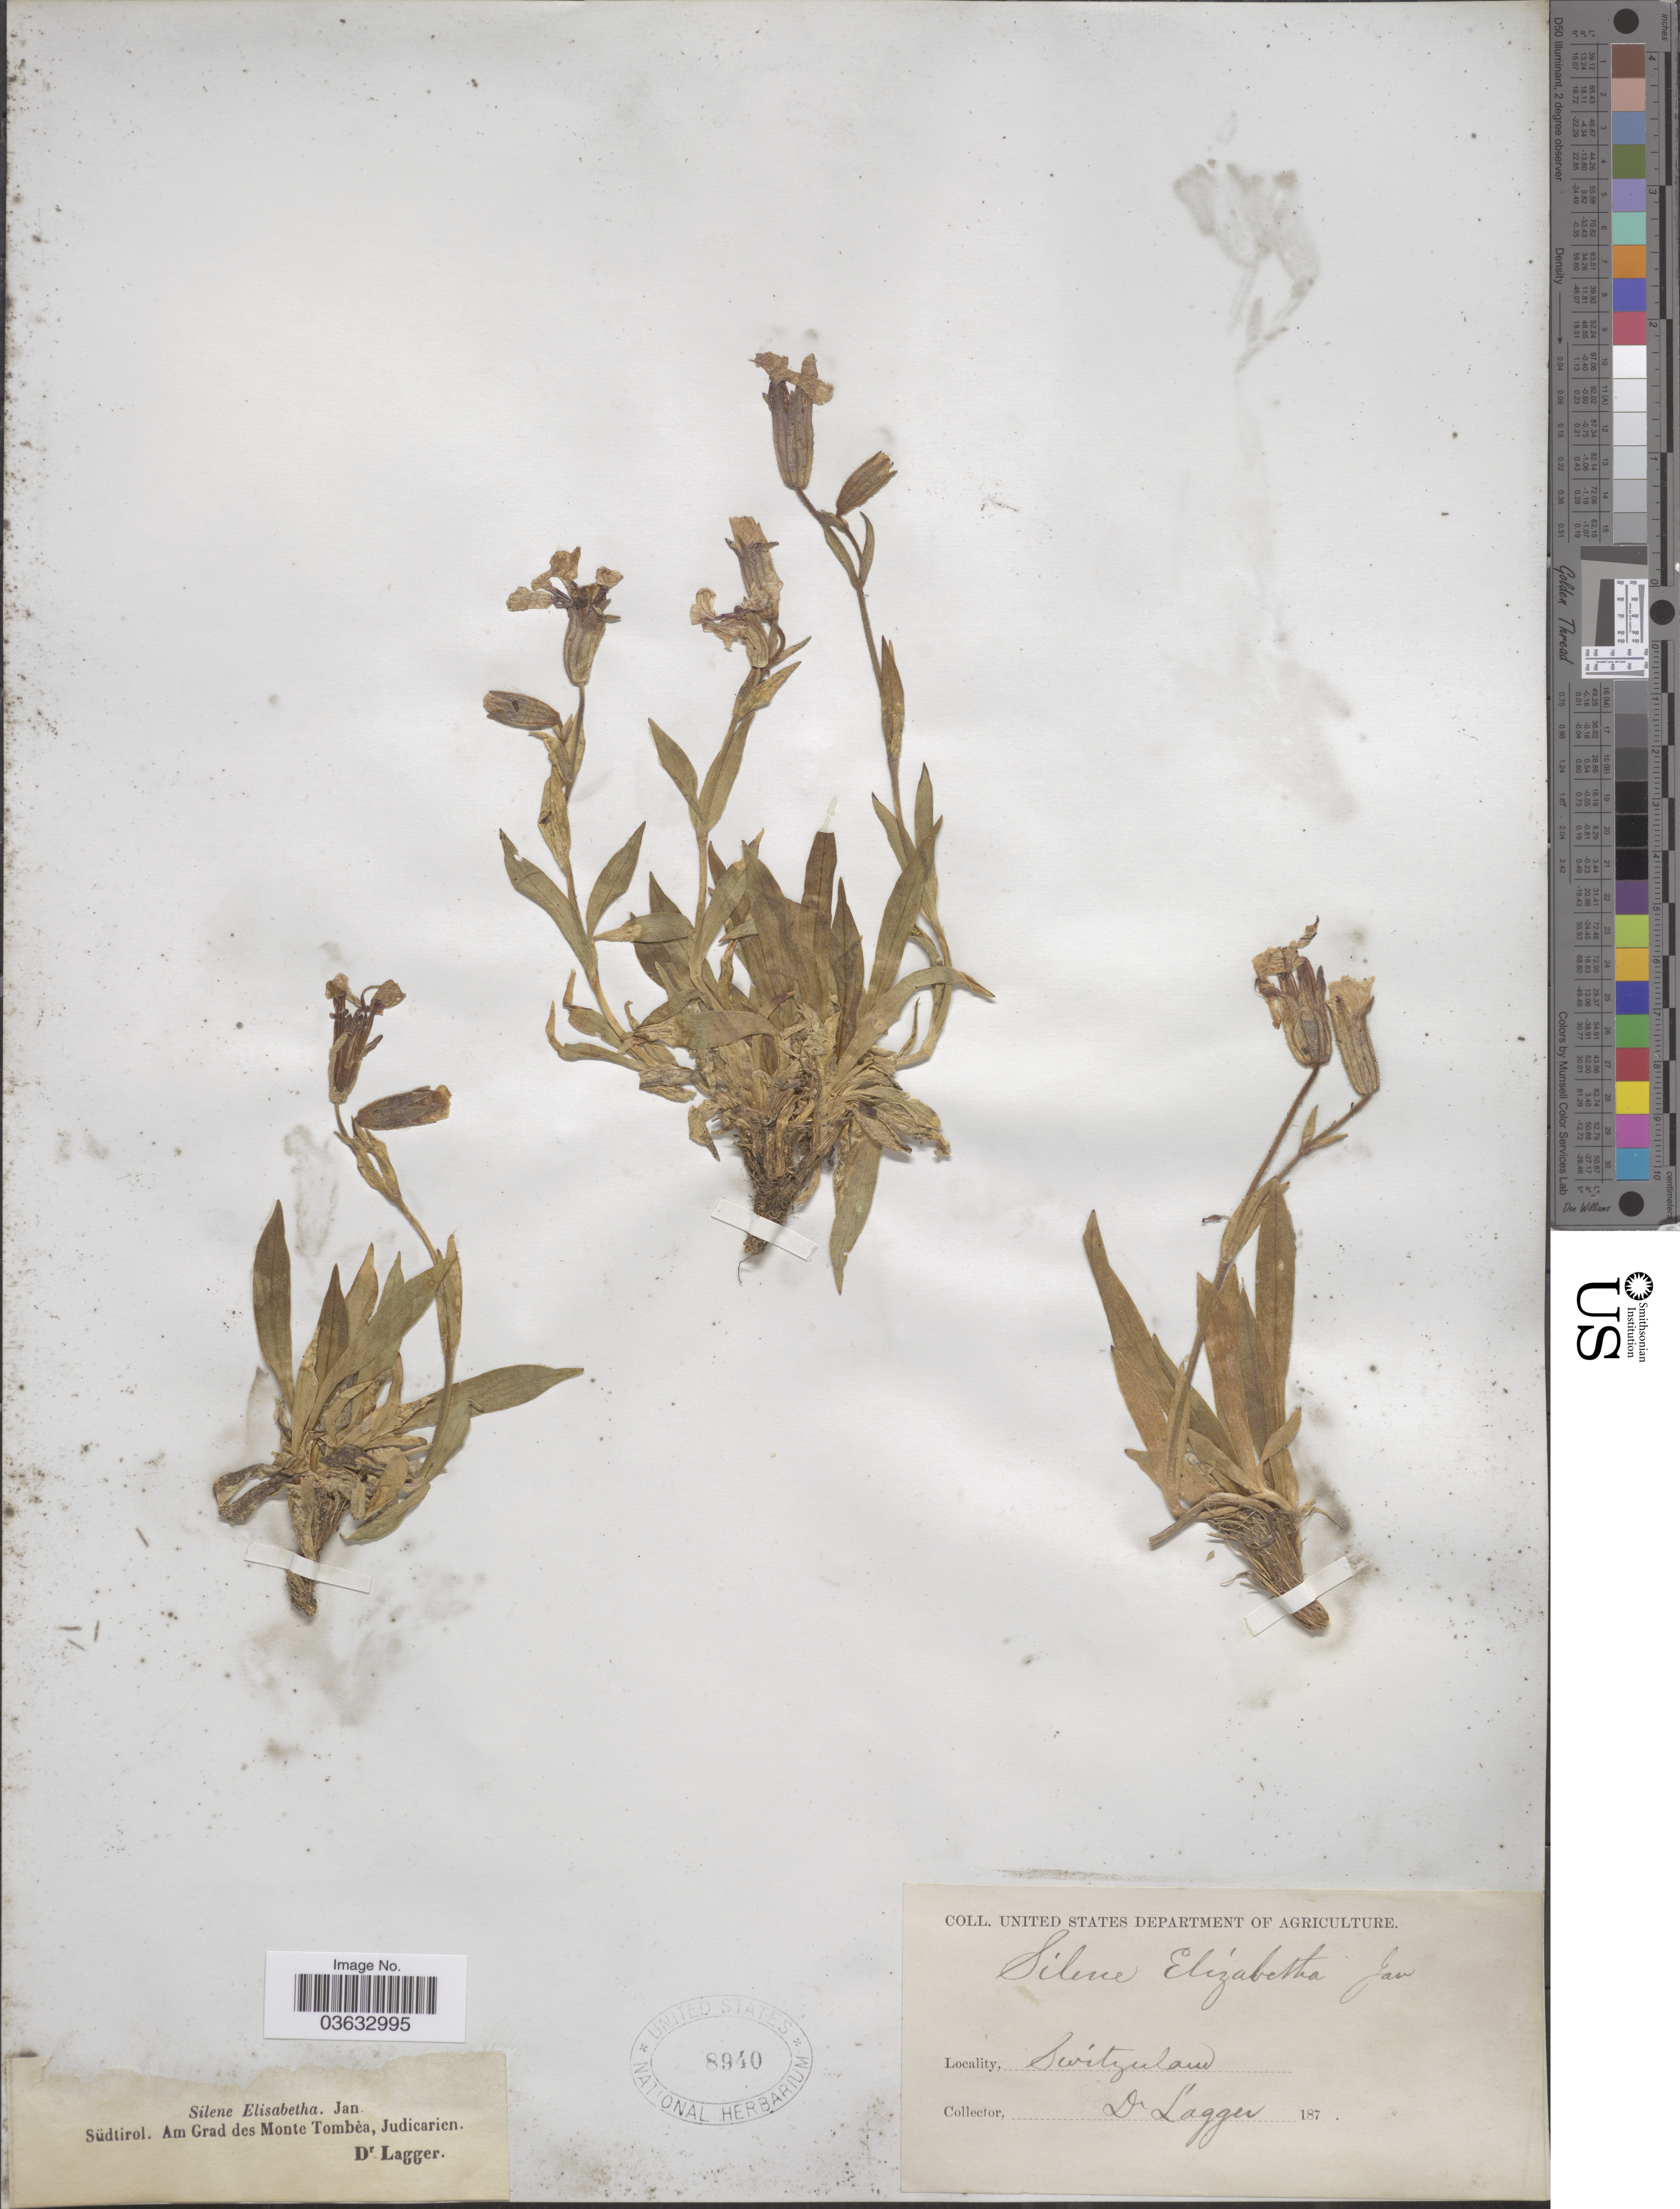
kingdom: Plantae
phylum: Tracheophyta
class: Magnoliopsida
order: Caryophyllales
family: Caryophyllaceae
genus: Silene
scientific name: Silene elisabethae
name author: Jan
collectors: F. J. Lagger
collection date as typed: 187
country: Switzerland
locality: Südtirol. Am Grad des Monte Tombèa, Judicarien.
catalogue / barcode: US 8940